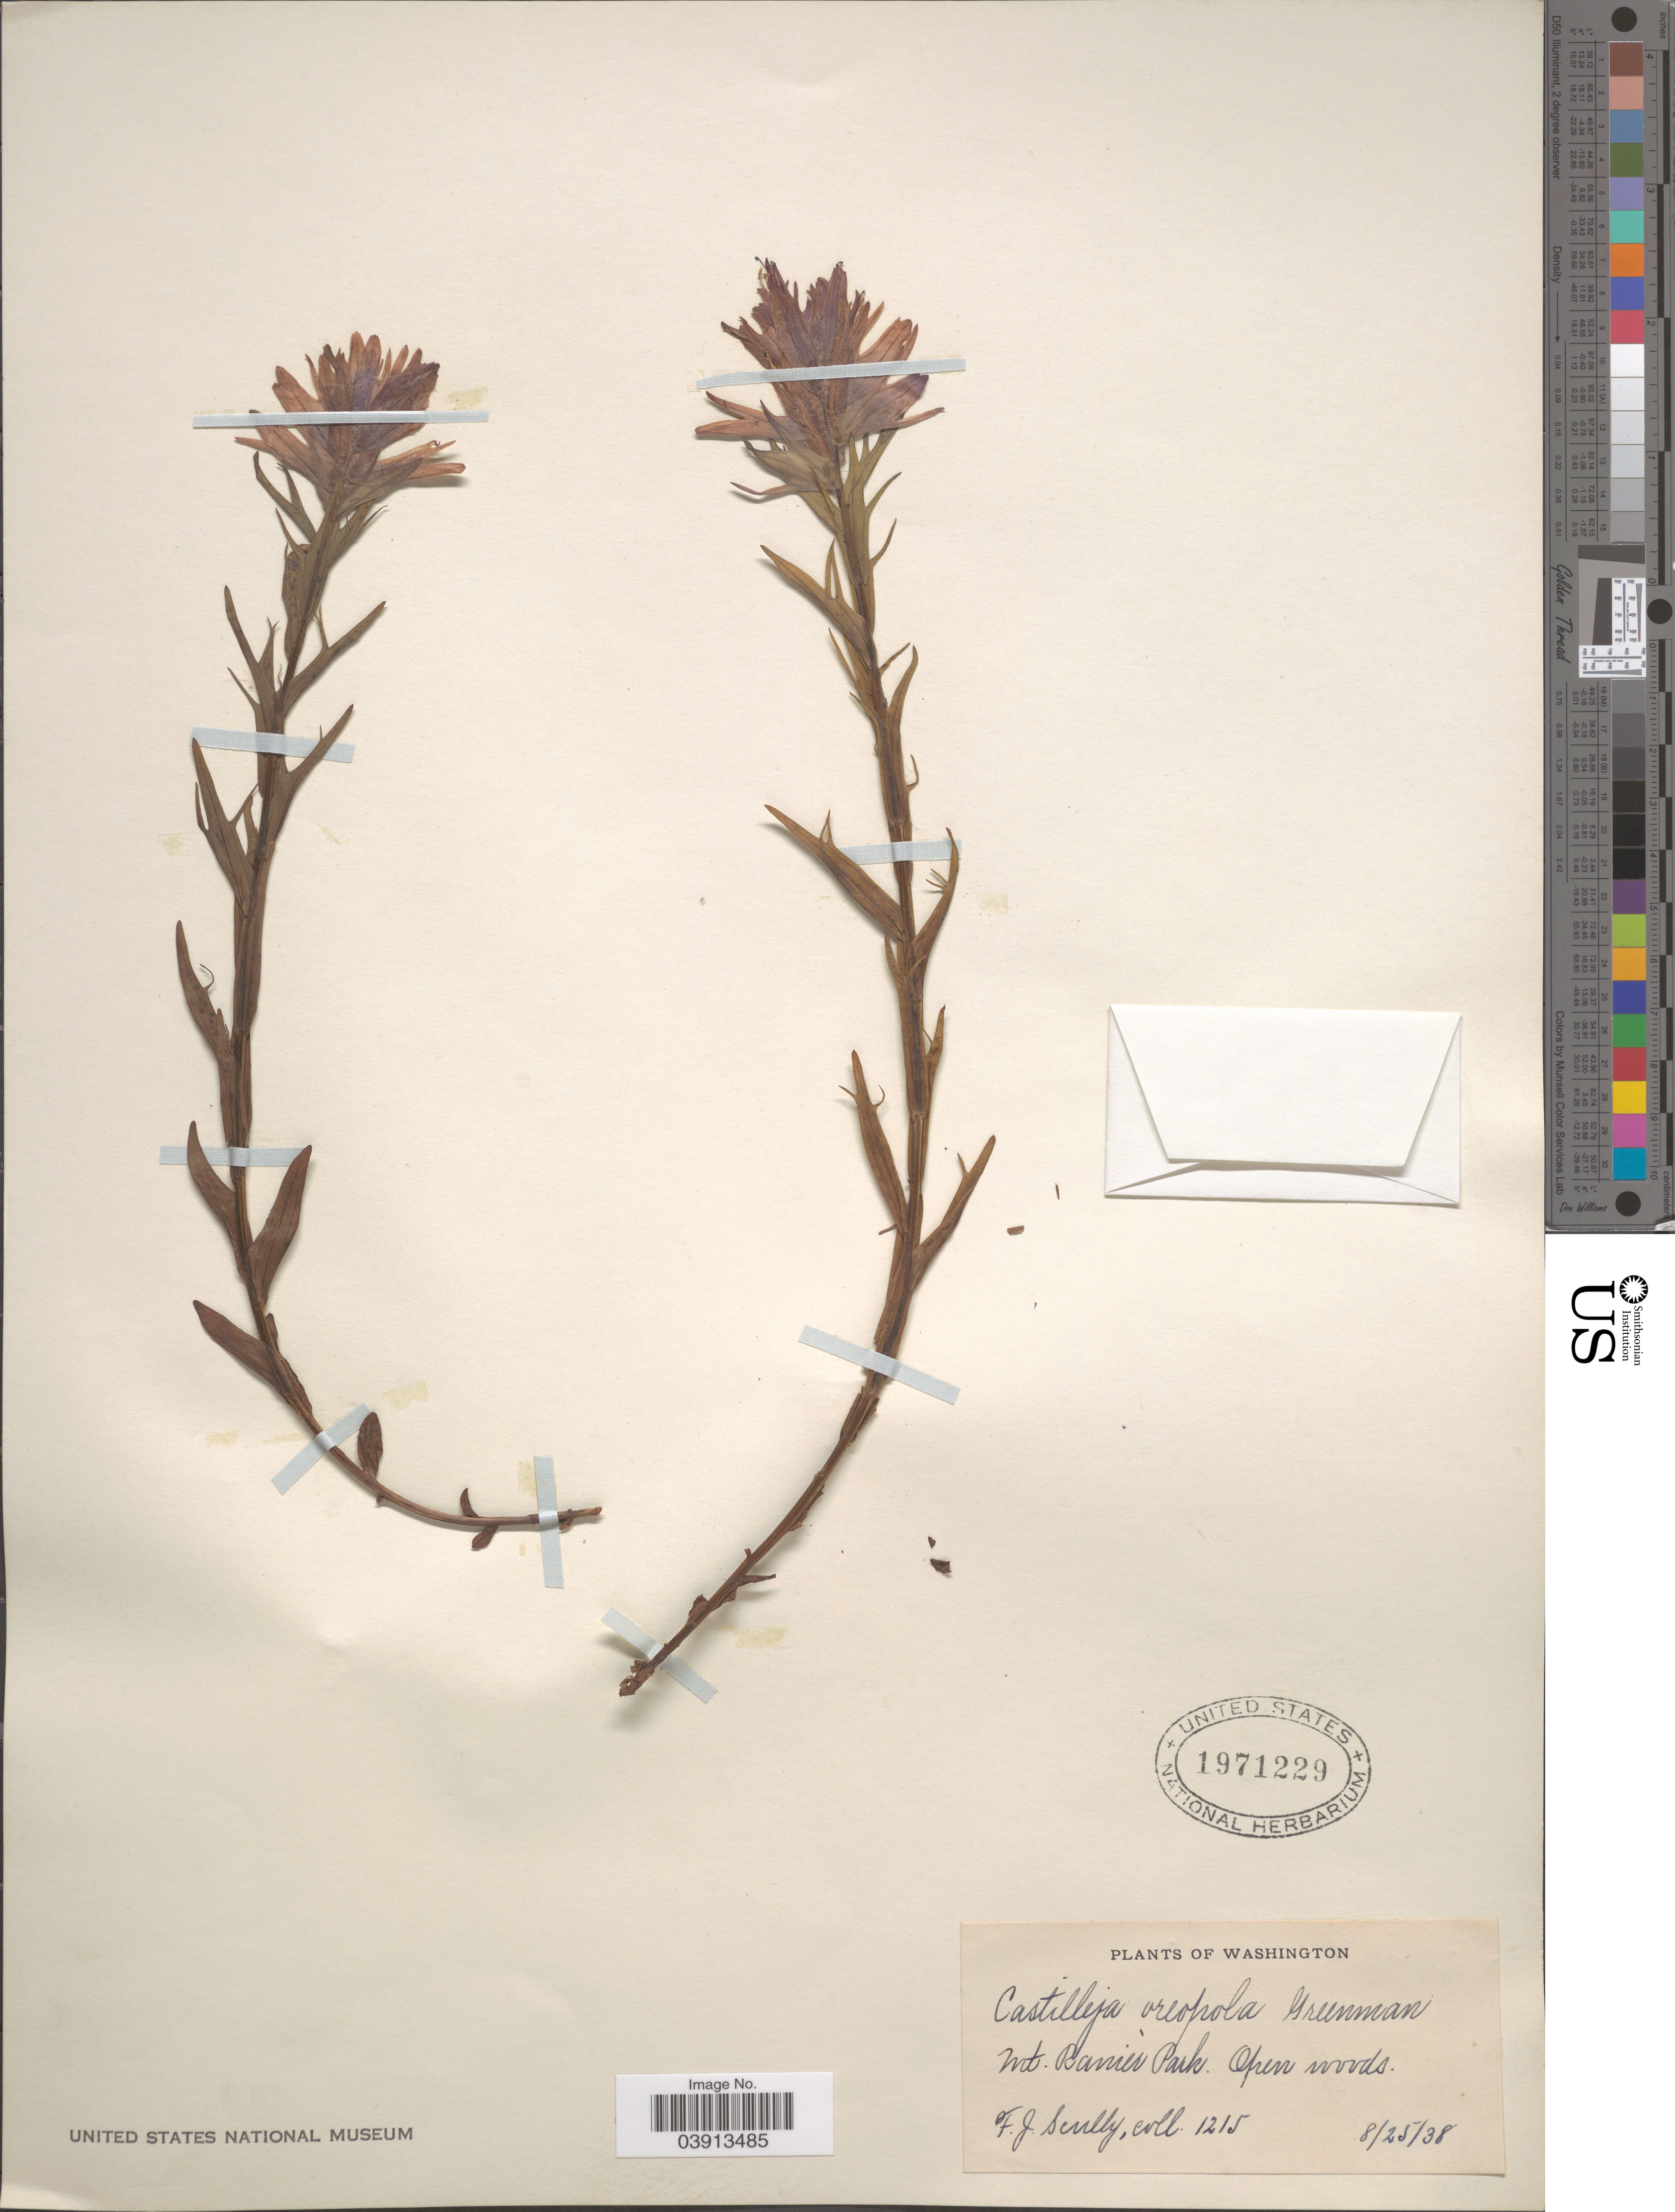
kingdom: Plantae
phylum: Tracheophyta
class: Magnoliopsida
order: Lamiales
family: Orobanchaceae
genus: Castilleja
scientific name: Castilleja parviflora var. oreopola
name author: (Greenm.) Ownbey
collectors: F. Scully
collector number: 1215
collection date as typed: Transcribed d/m/y: 25/8/38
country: United States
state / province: Washington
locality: Mt. Ranier Park.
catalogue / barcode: US 1971229